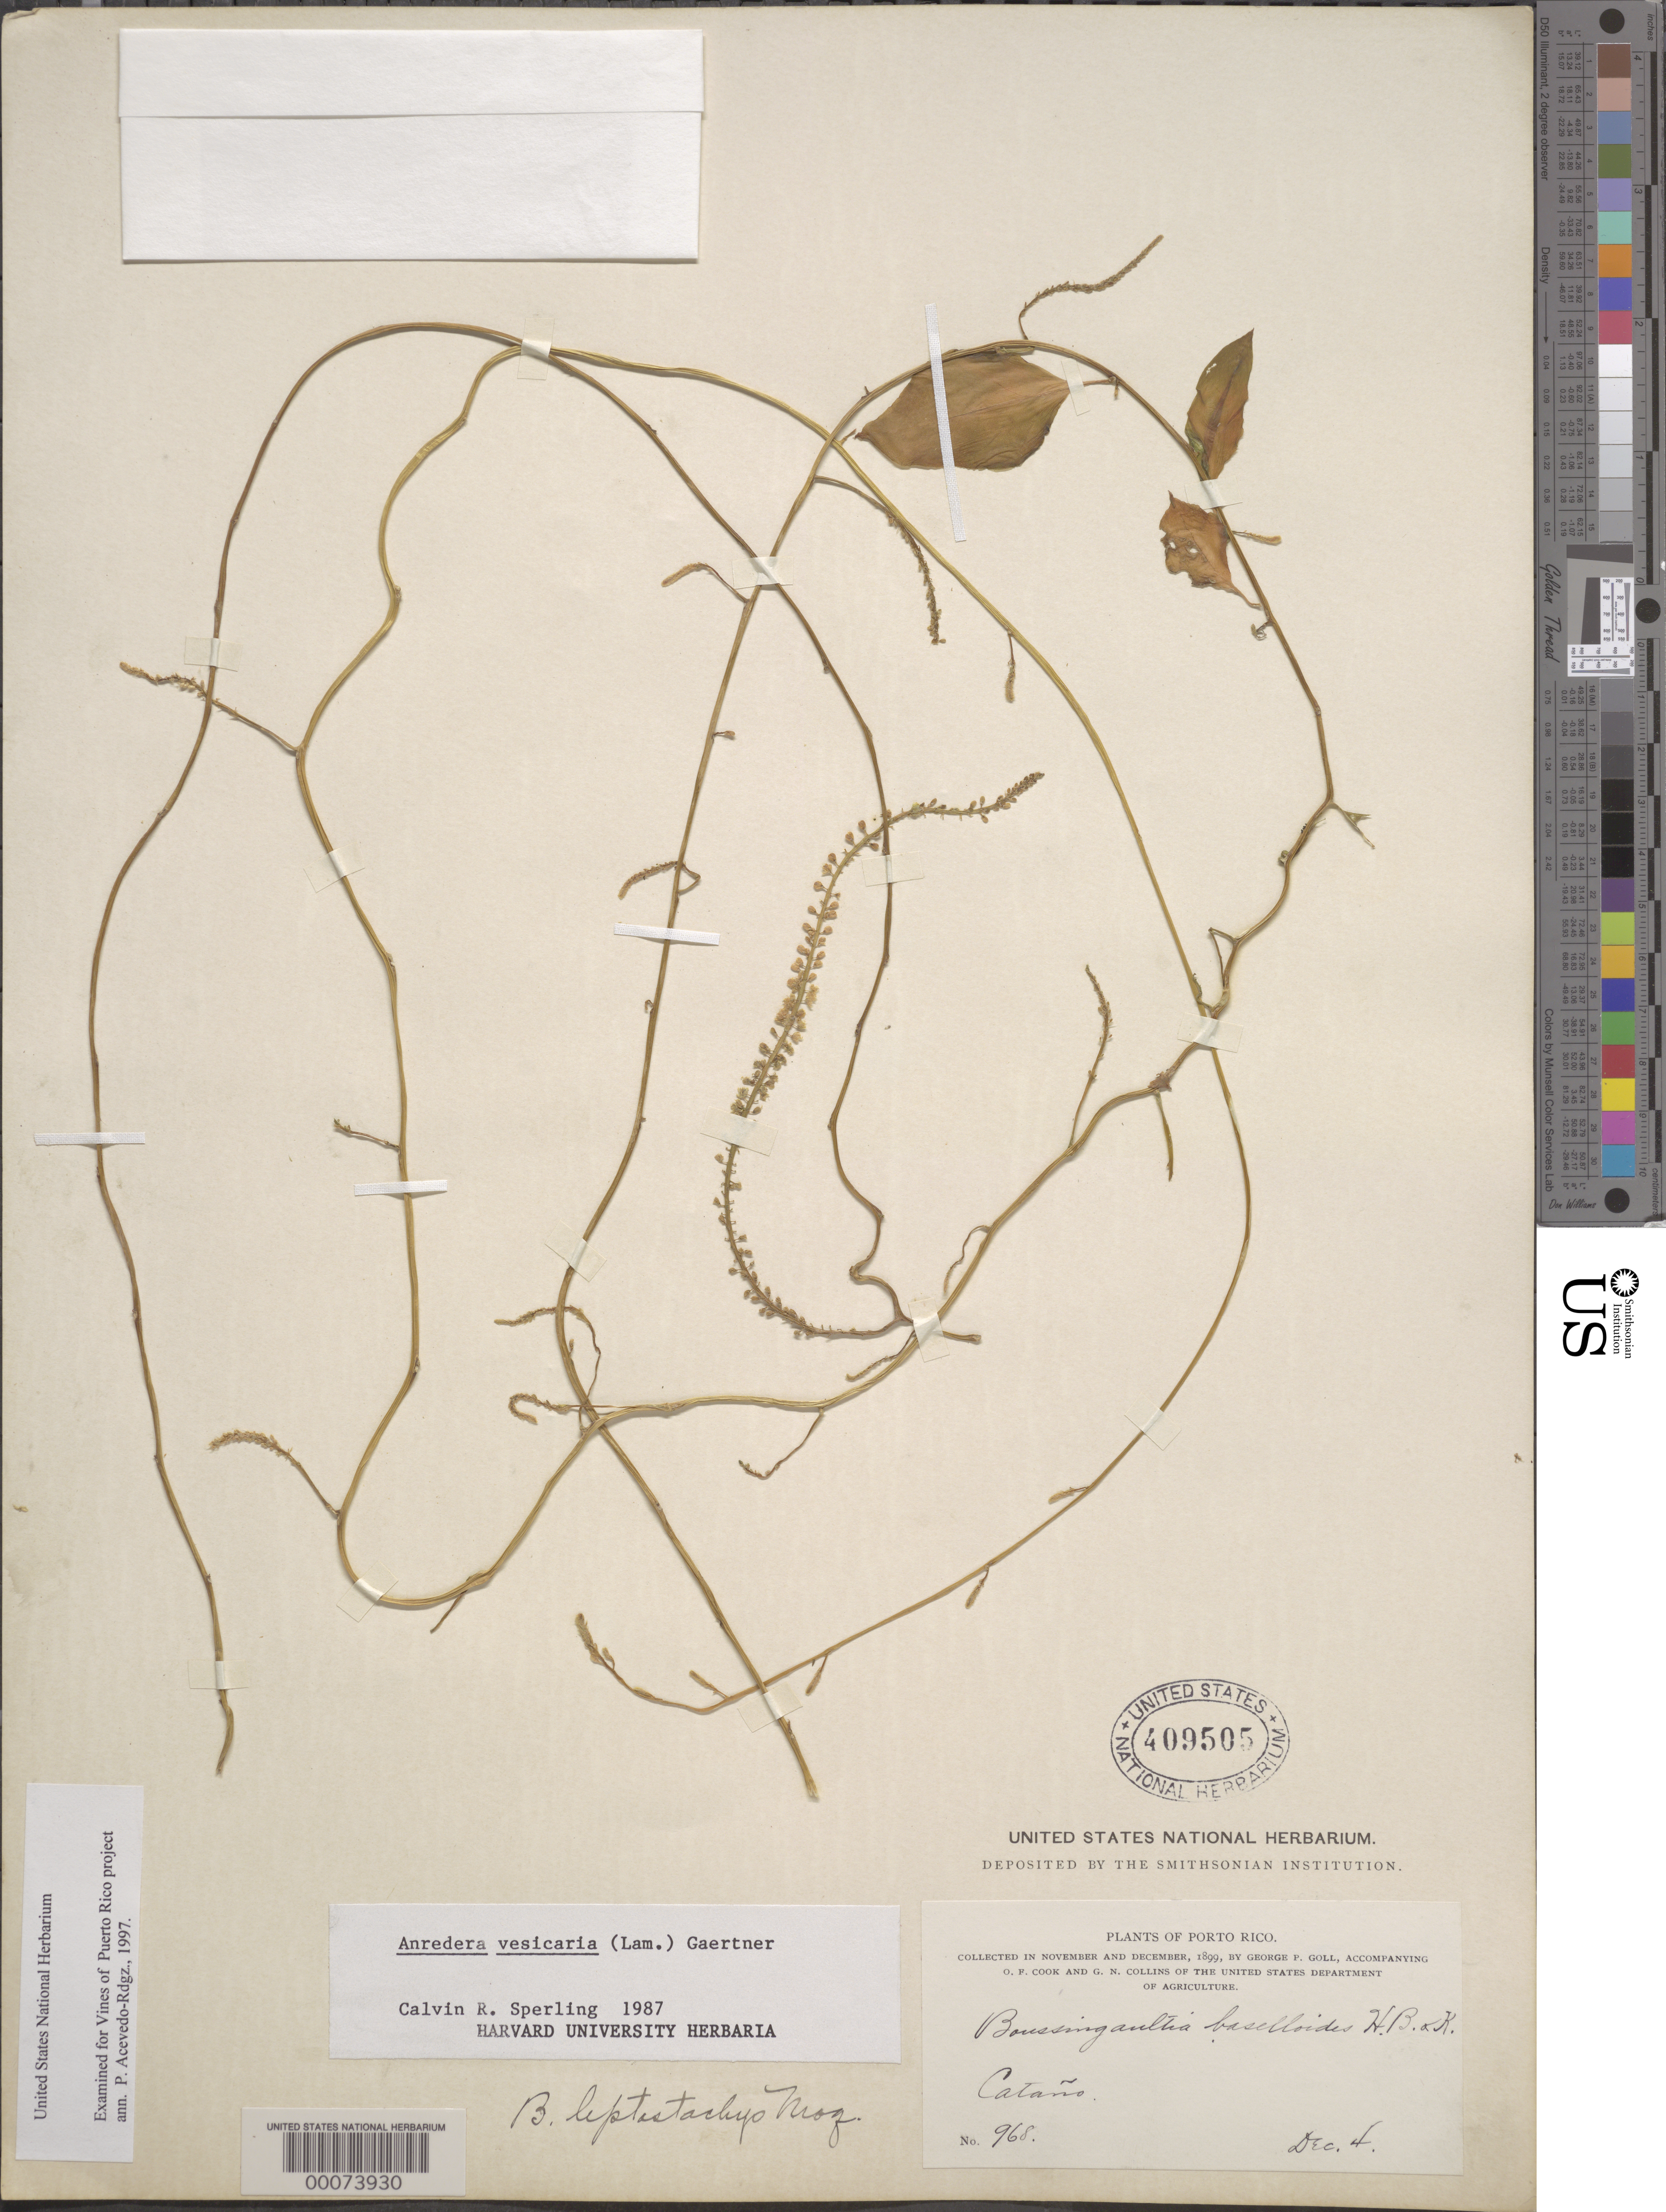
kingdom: Plantae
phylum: Tracheophyta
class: Magnoliopsida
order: Caryophyllales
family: Basellaceae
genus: Anredera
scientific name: Anredera vesicaria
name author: (Lam.) C.F. Gaertn.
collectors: G. P. Goll, O. F. Cook & G. N. Collins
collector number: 968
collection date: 1899-12-04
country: Puerto Rico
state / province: Cataño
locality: Porto Rico.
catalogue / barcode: US 409505